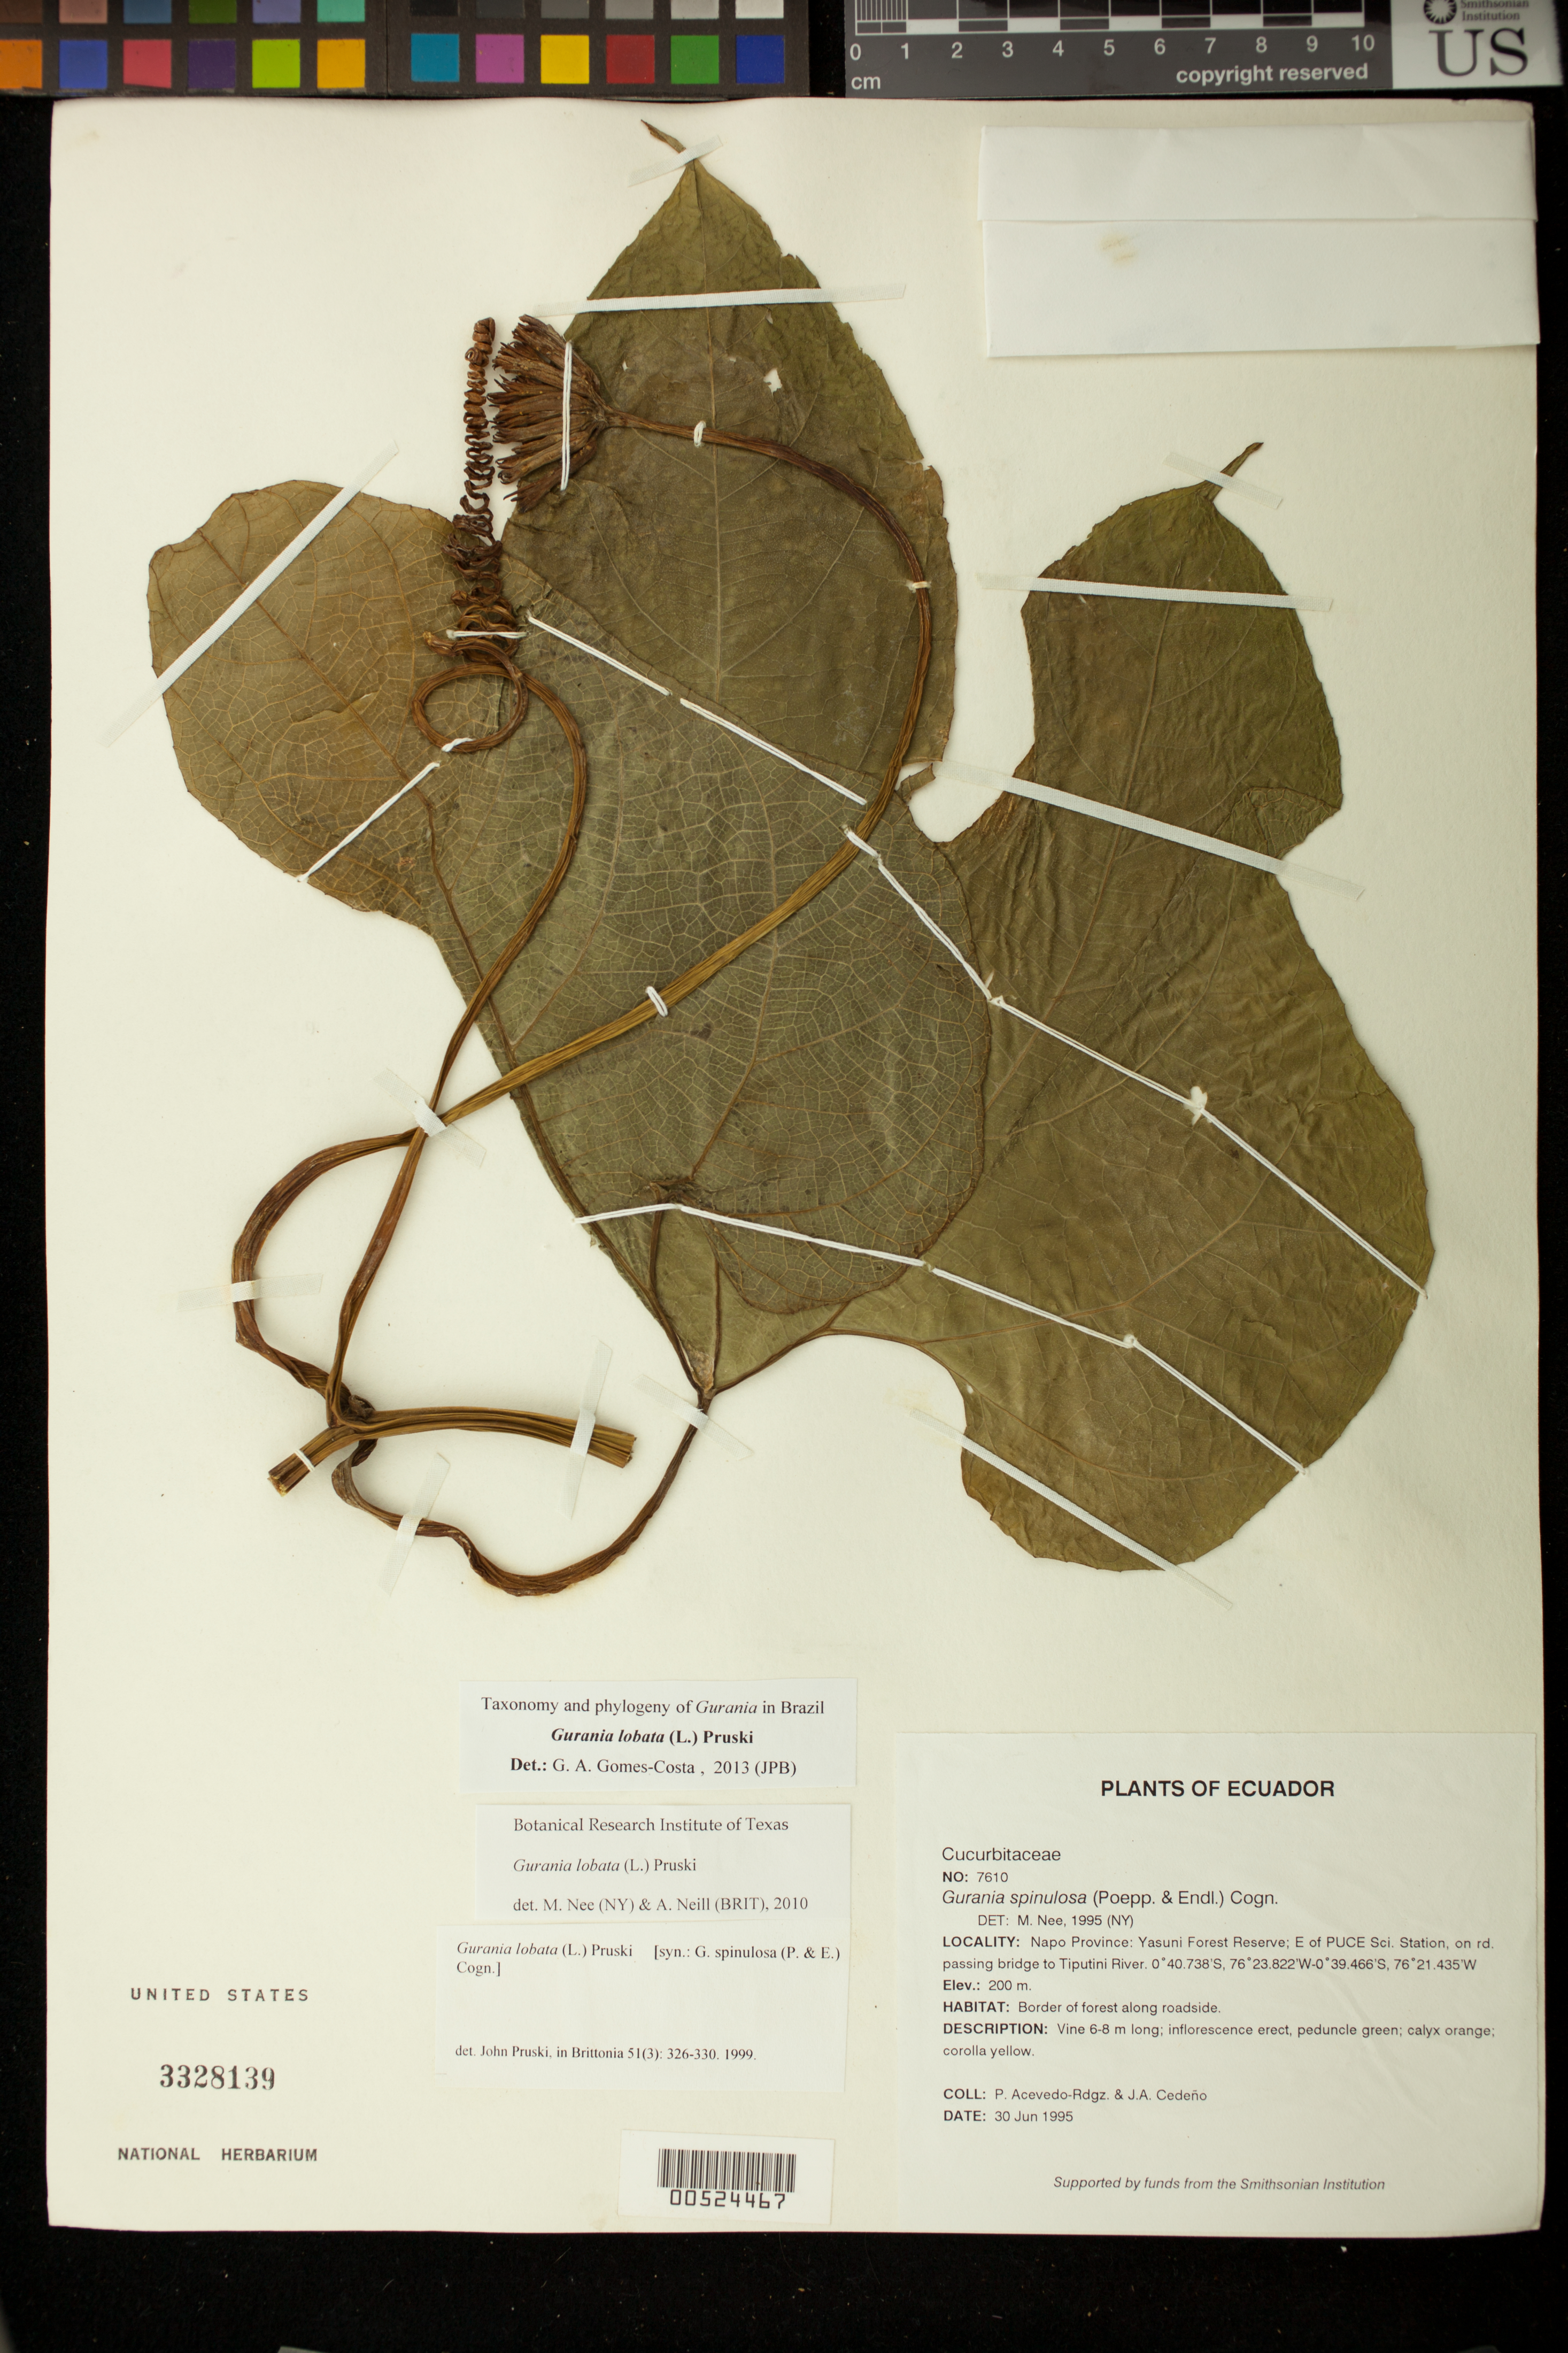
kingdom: Plantae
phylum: Tracheophyta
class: Magnoliopsida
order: Cucurbitales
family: Cucurbitaceae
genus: Gurania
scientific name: Gurania lobata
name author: (L.) Pruski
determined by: Pruski, J. F.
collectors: P. Acevedo-Rodr. & J. A. Cedeño M.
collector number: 7610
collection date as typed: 30 Jun 1995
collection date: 1995-06-30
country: Ecuador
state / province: Napo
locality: Napo Province: Yasuni Forest Reserve; E of PUCE Sci. Station on rd. passing bridge to Tiputini River.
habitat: Border of forest along roadside.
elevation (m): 200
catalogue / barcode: US 3328139